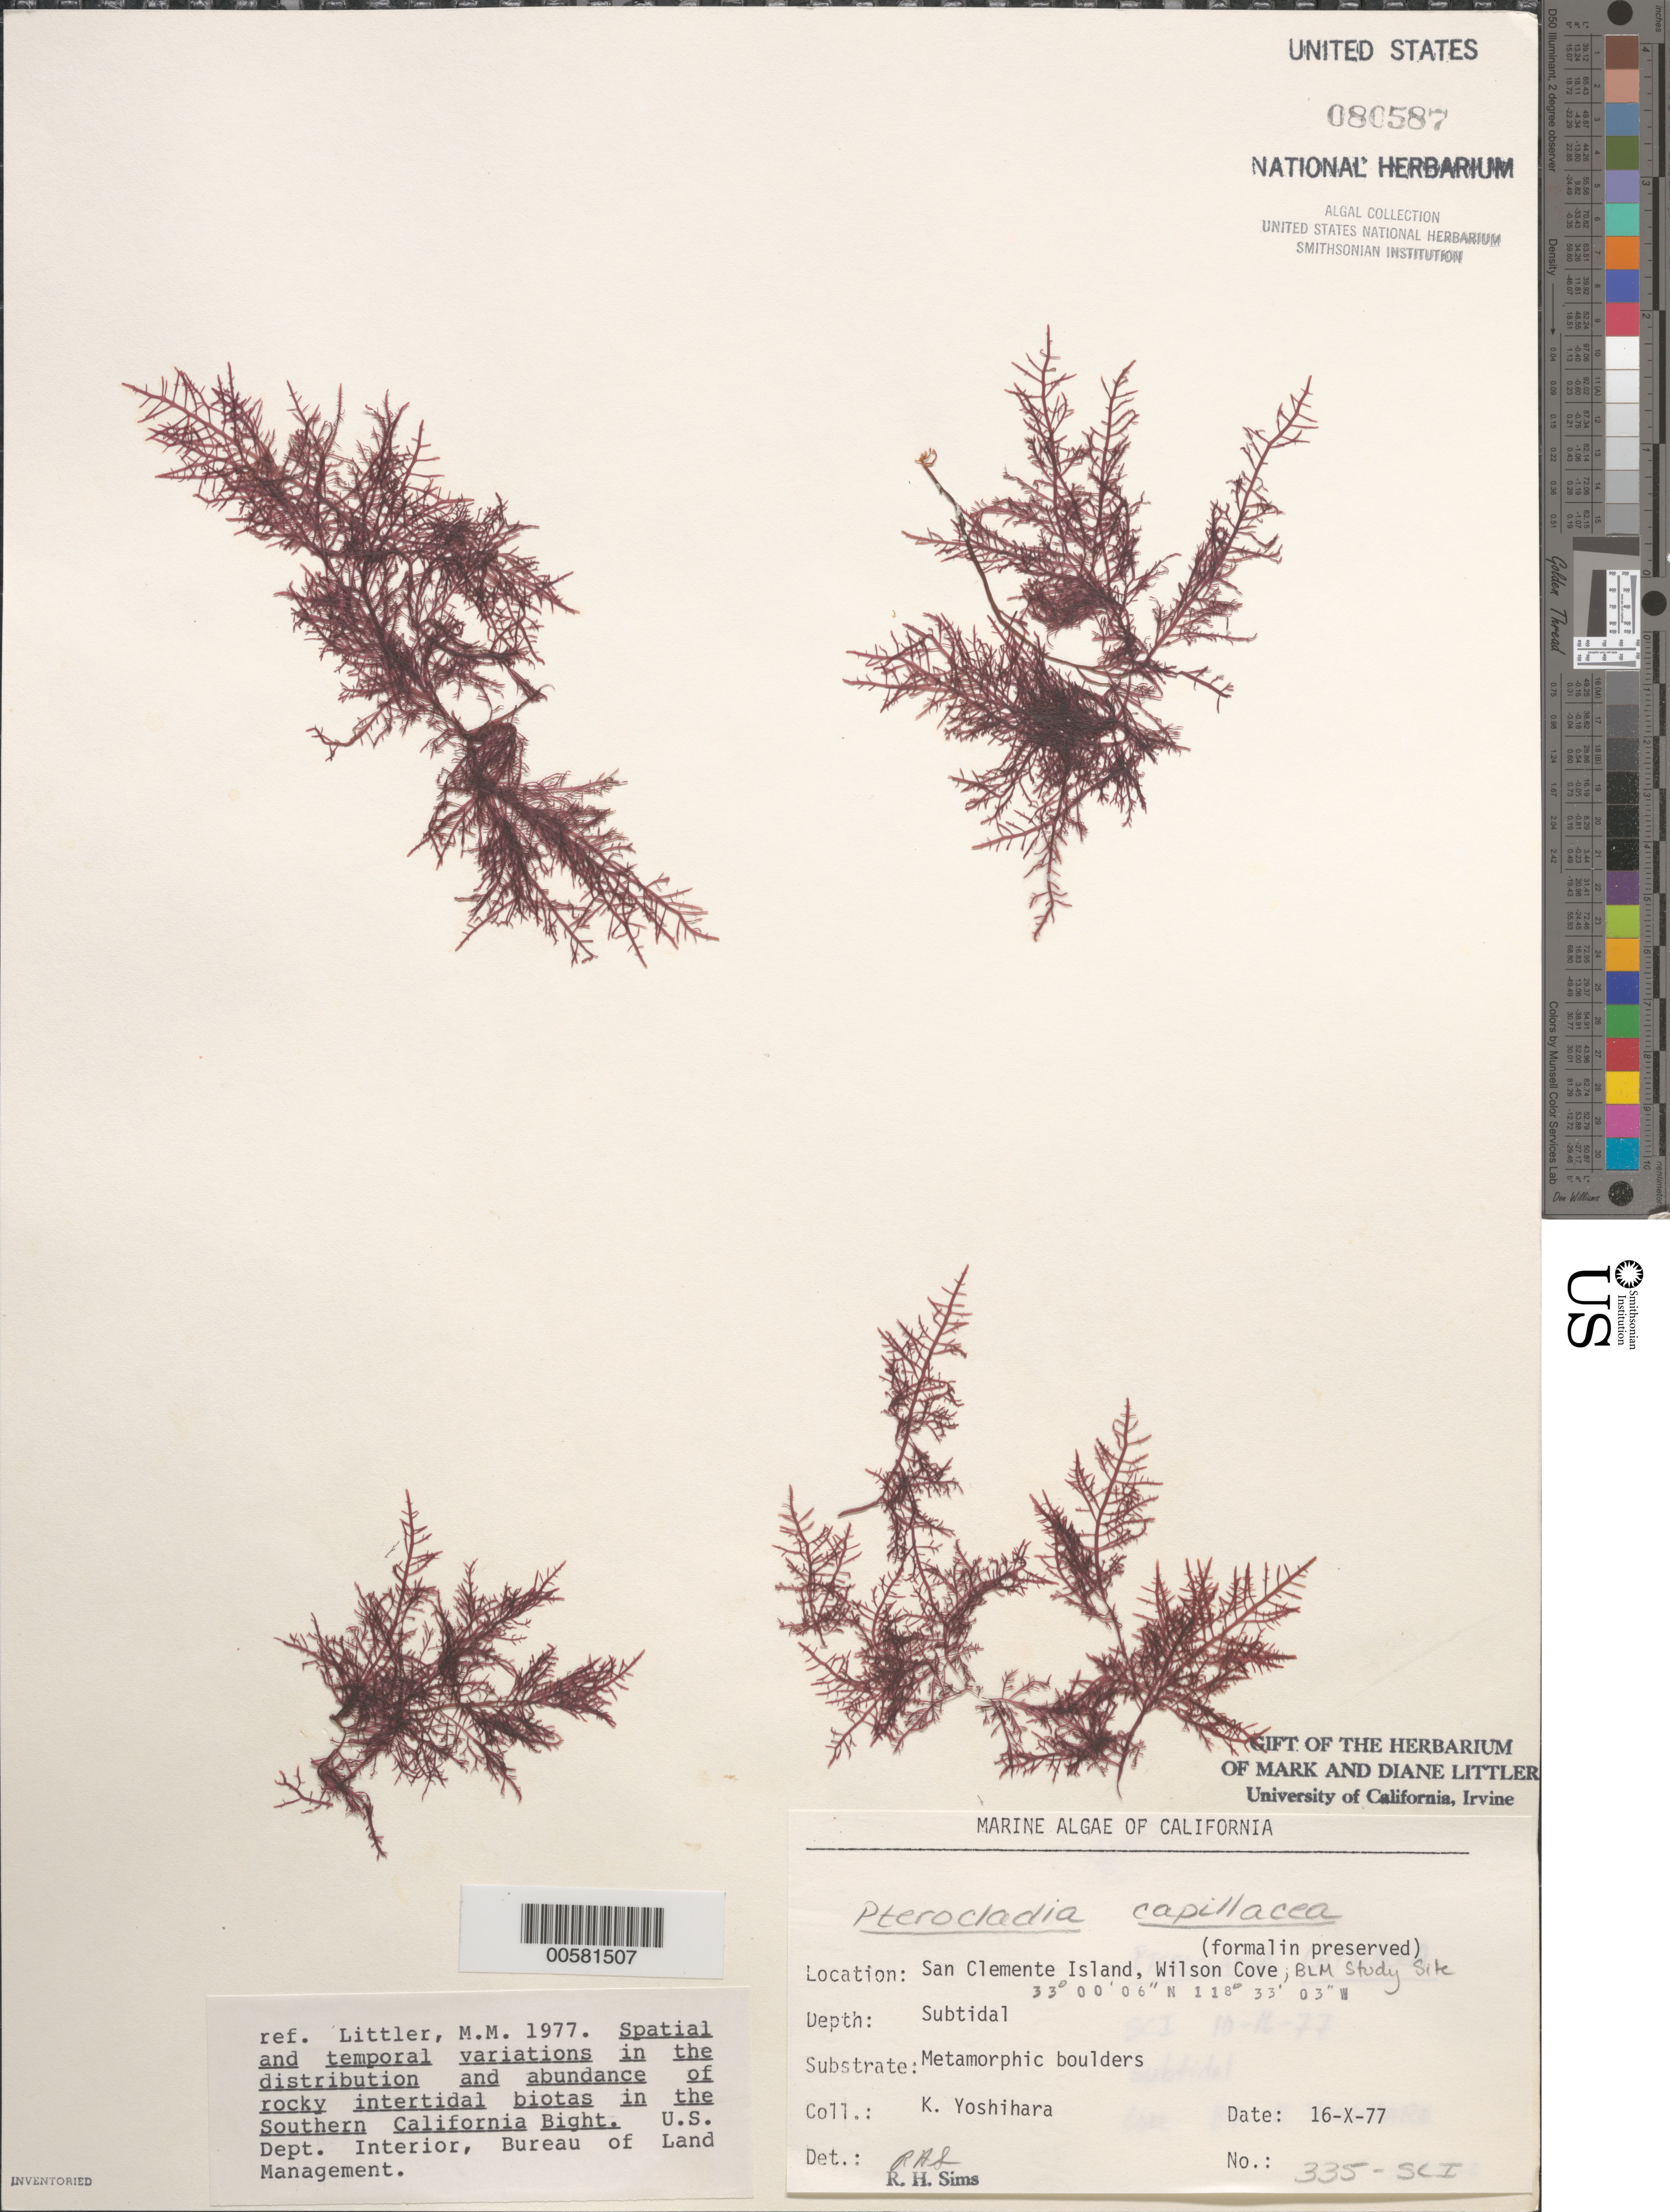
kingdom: Plantae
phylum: Rhodophyta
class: Florideophyceae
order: Gelidiales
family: Pterocladiaceae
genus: Pterocladiella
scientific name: Pterocladiella capillacea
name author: (S.G. Gmel.) Santelices & Hommers.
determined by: Algae name updating Project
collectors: K. Yoshihara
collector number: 335-sci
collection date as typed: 16 Oct 1977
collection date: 1977-10-16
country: United States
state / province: California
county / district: Los Angeles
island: San Clemente Island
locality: Wilson Cove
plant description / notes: BLM-SOCALBIGHT Rocky Intertidal Survey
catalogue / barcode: US 80587